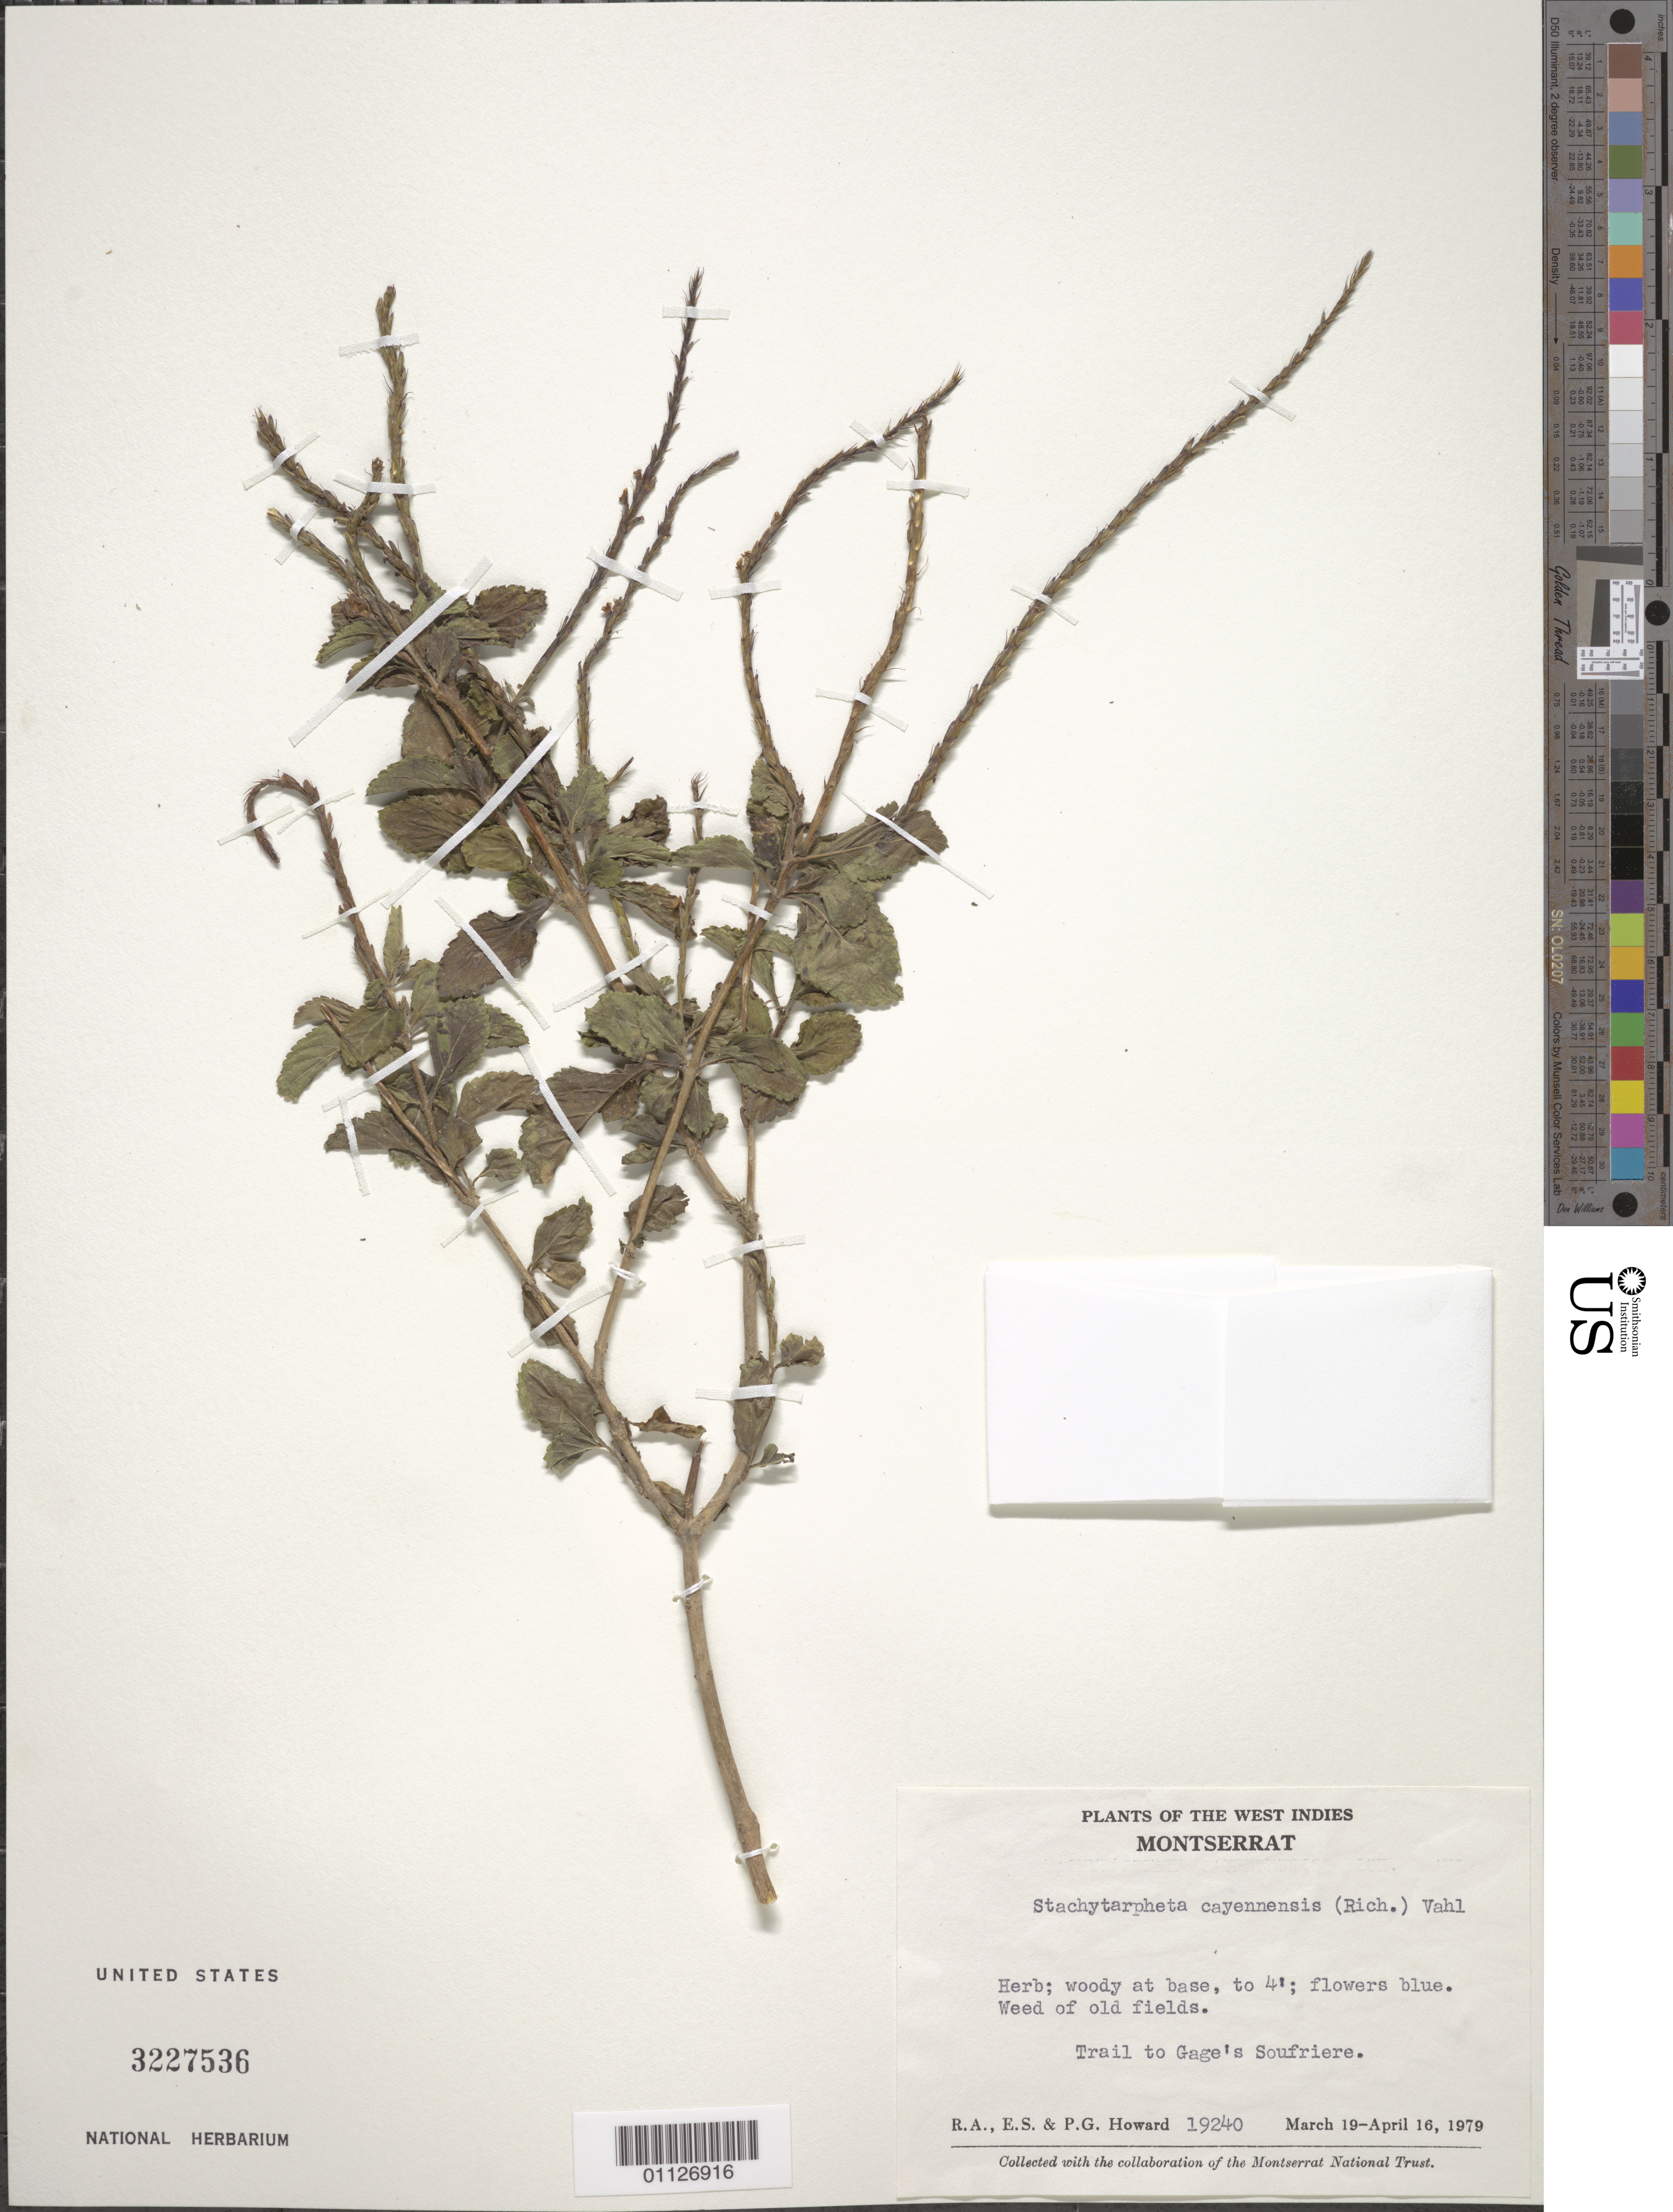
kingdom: Plantae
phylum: Tracheophyta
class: Magnoliopsida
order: Lamiales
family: Verbenaceae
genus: Stachytarpheta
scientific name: Stachytarpheta cayennensis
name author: (Rich.) Vahl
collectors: R. A. Howard, E. S. Howard & P. Howard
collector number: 19240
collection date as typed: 19 Mar 1979 to 16 Apr 1979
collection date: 1979-03-19/1979-04-16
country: Montserrat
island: Montserrat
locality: Trail to Gages Soufriere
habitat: weed of old fields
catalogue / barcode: US 3227536